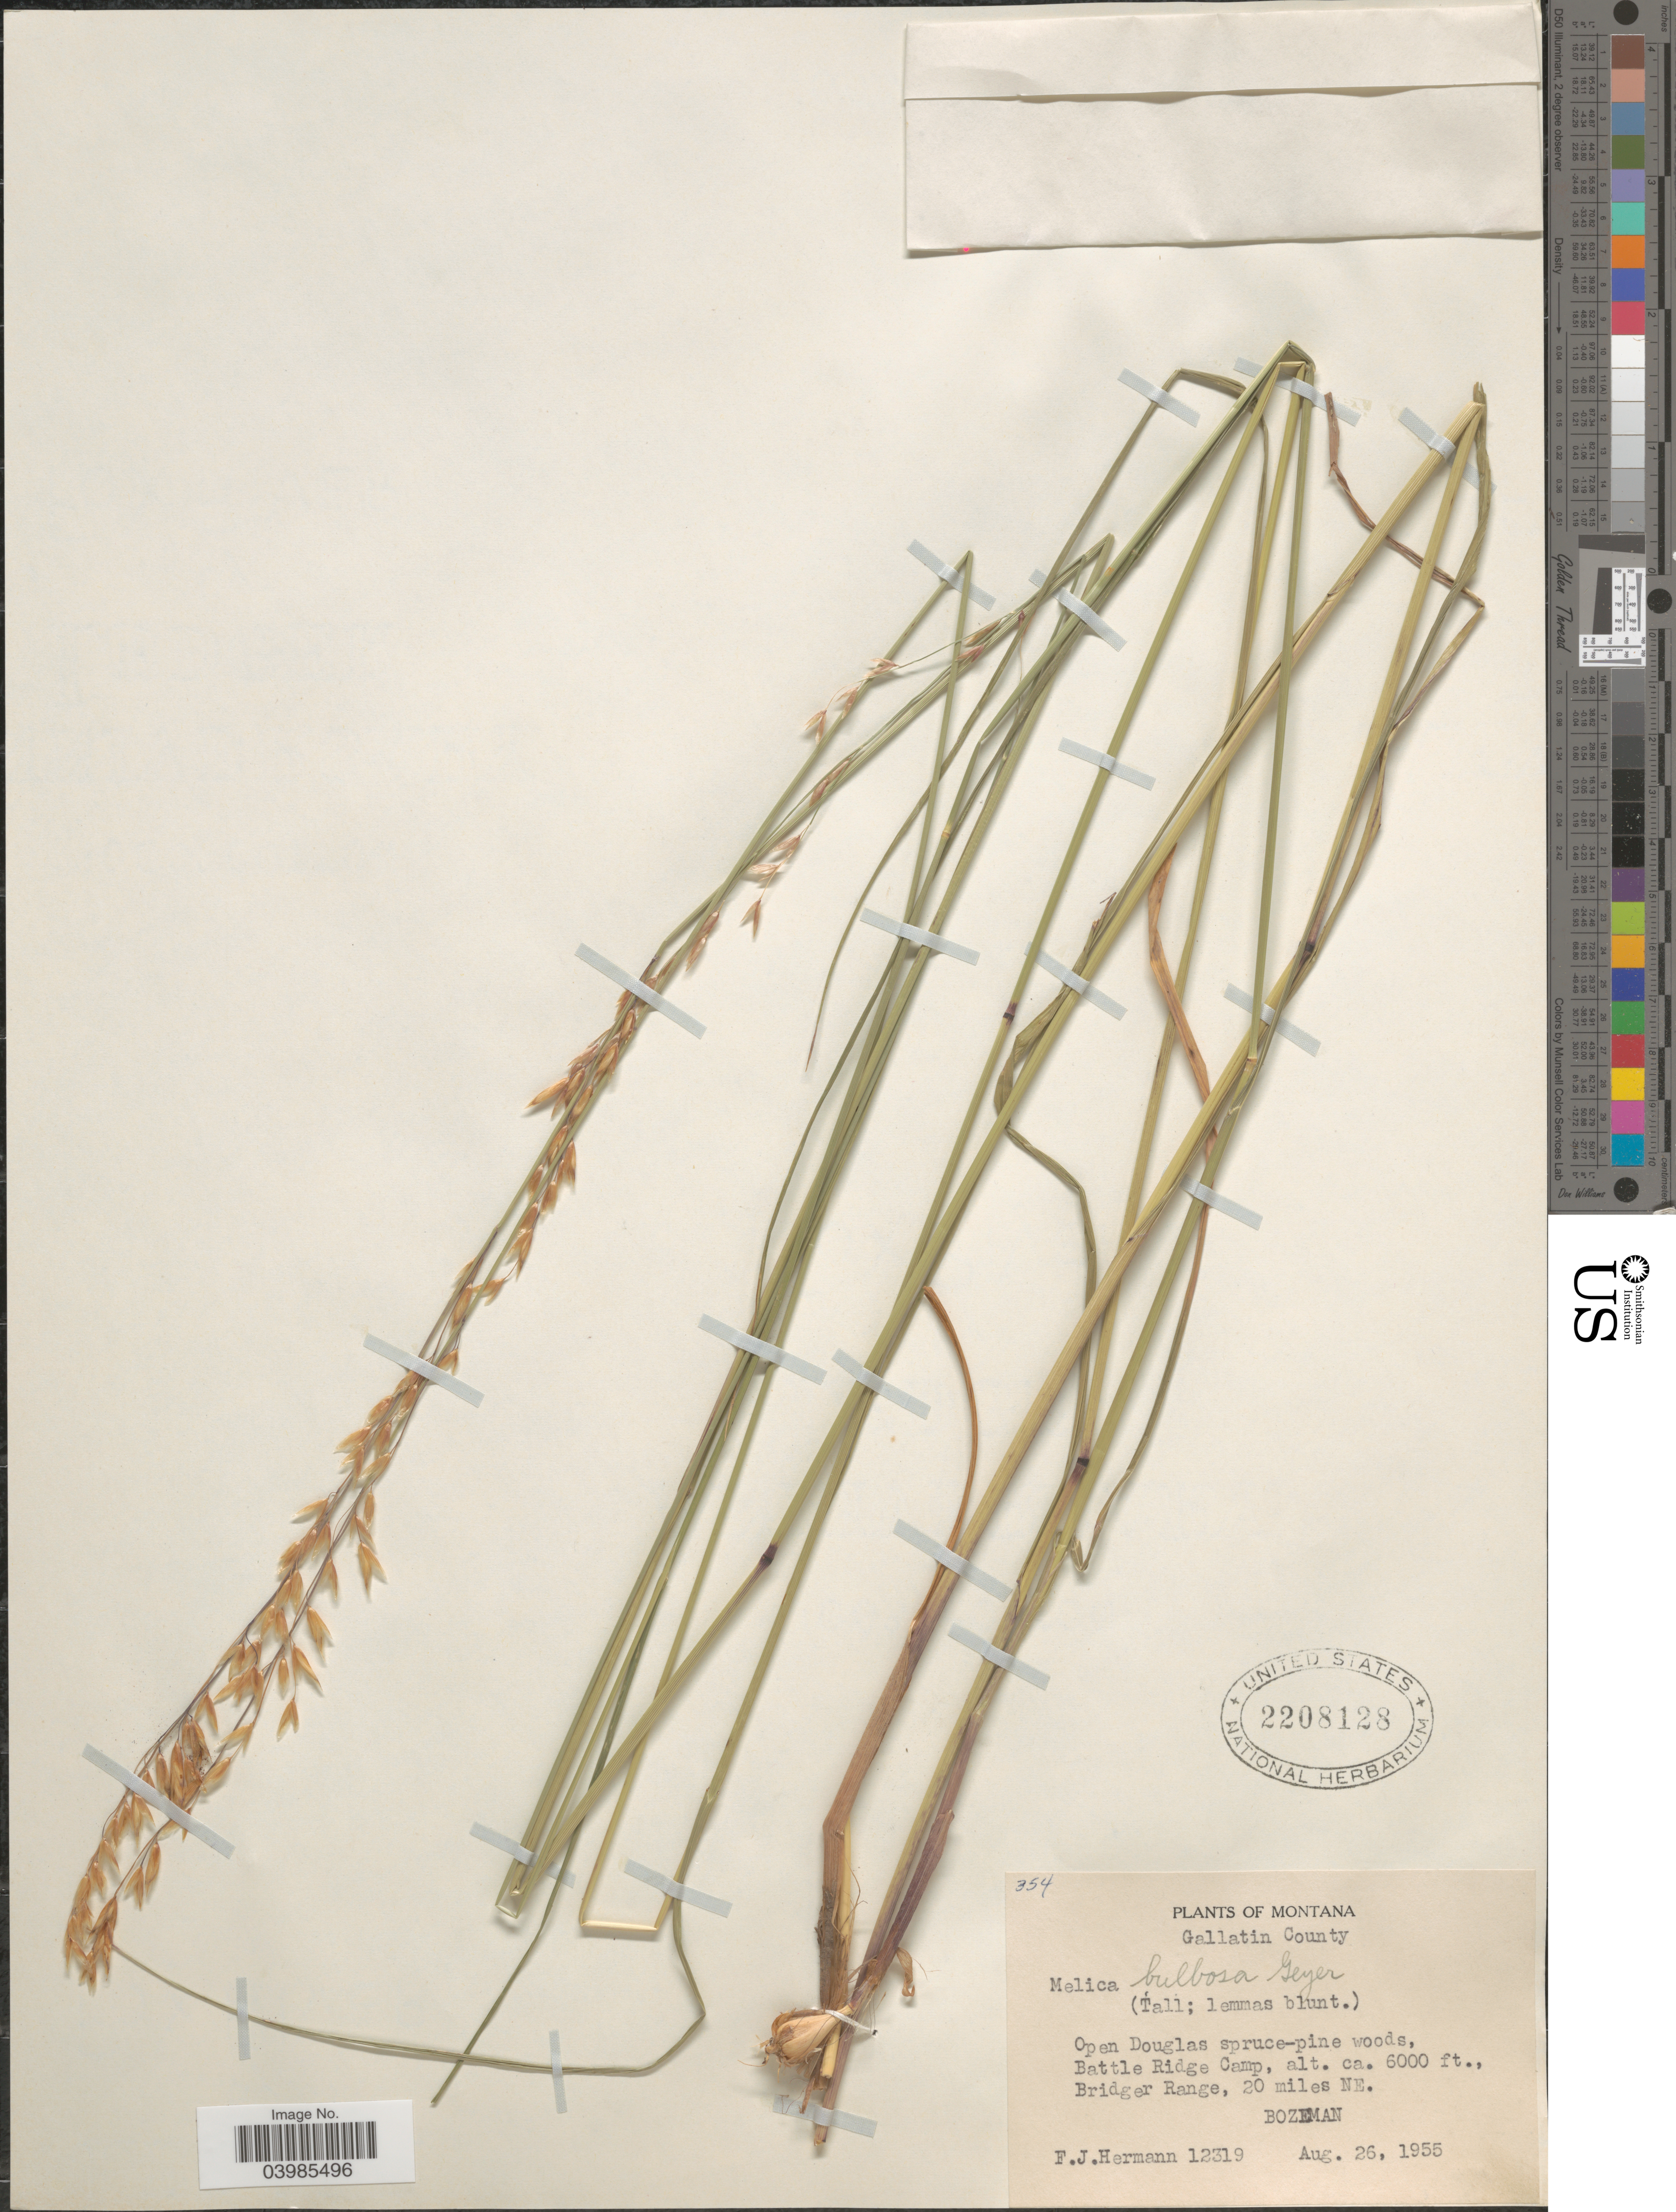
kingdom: Plantae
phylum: Tracheophyta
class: Liliopsida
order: Poales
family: Poaceae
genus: Melica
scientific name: Melica bulbosa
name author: Geyer ex Porter & J.M. Coult.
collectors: F. J. Hermann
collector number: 12319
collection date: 1955-08-26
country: United States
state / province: Montana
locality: Gallatin County. Open Douglas spruce-pine woods, Battle Ridge Camp, Bridger Range, 20 miles NE. Bozeman.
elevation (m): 1829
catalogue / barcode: US 2208128